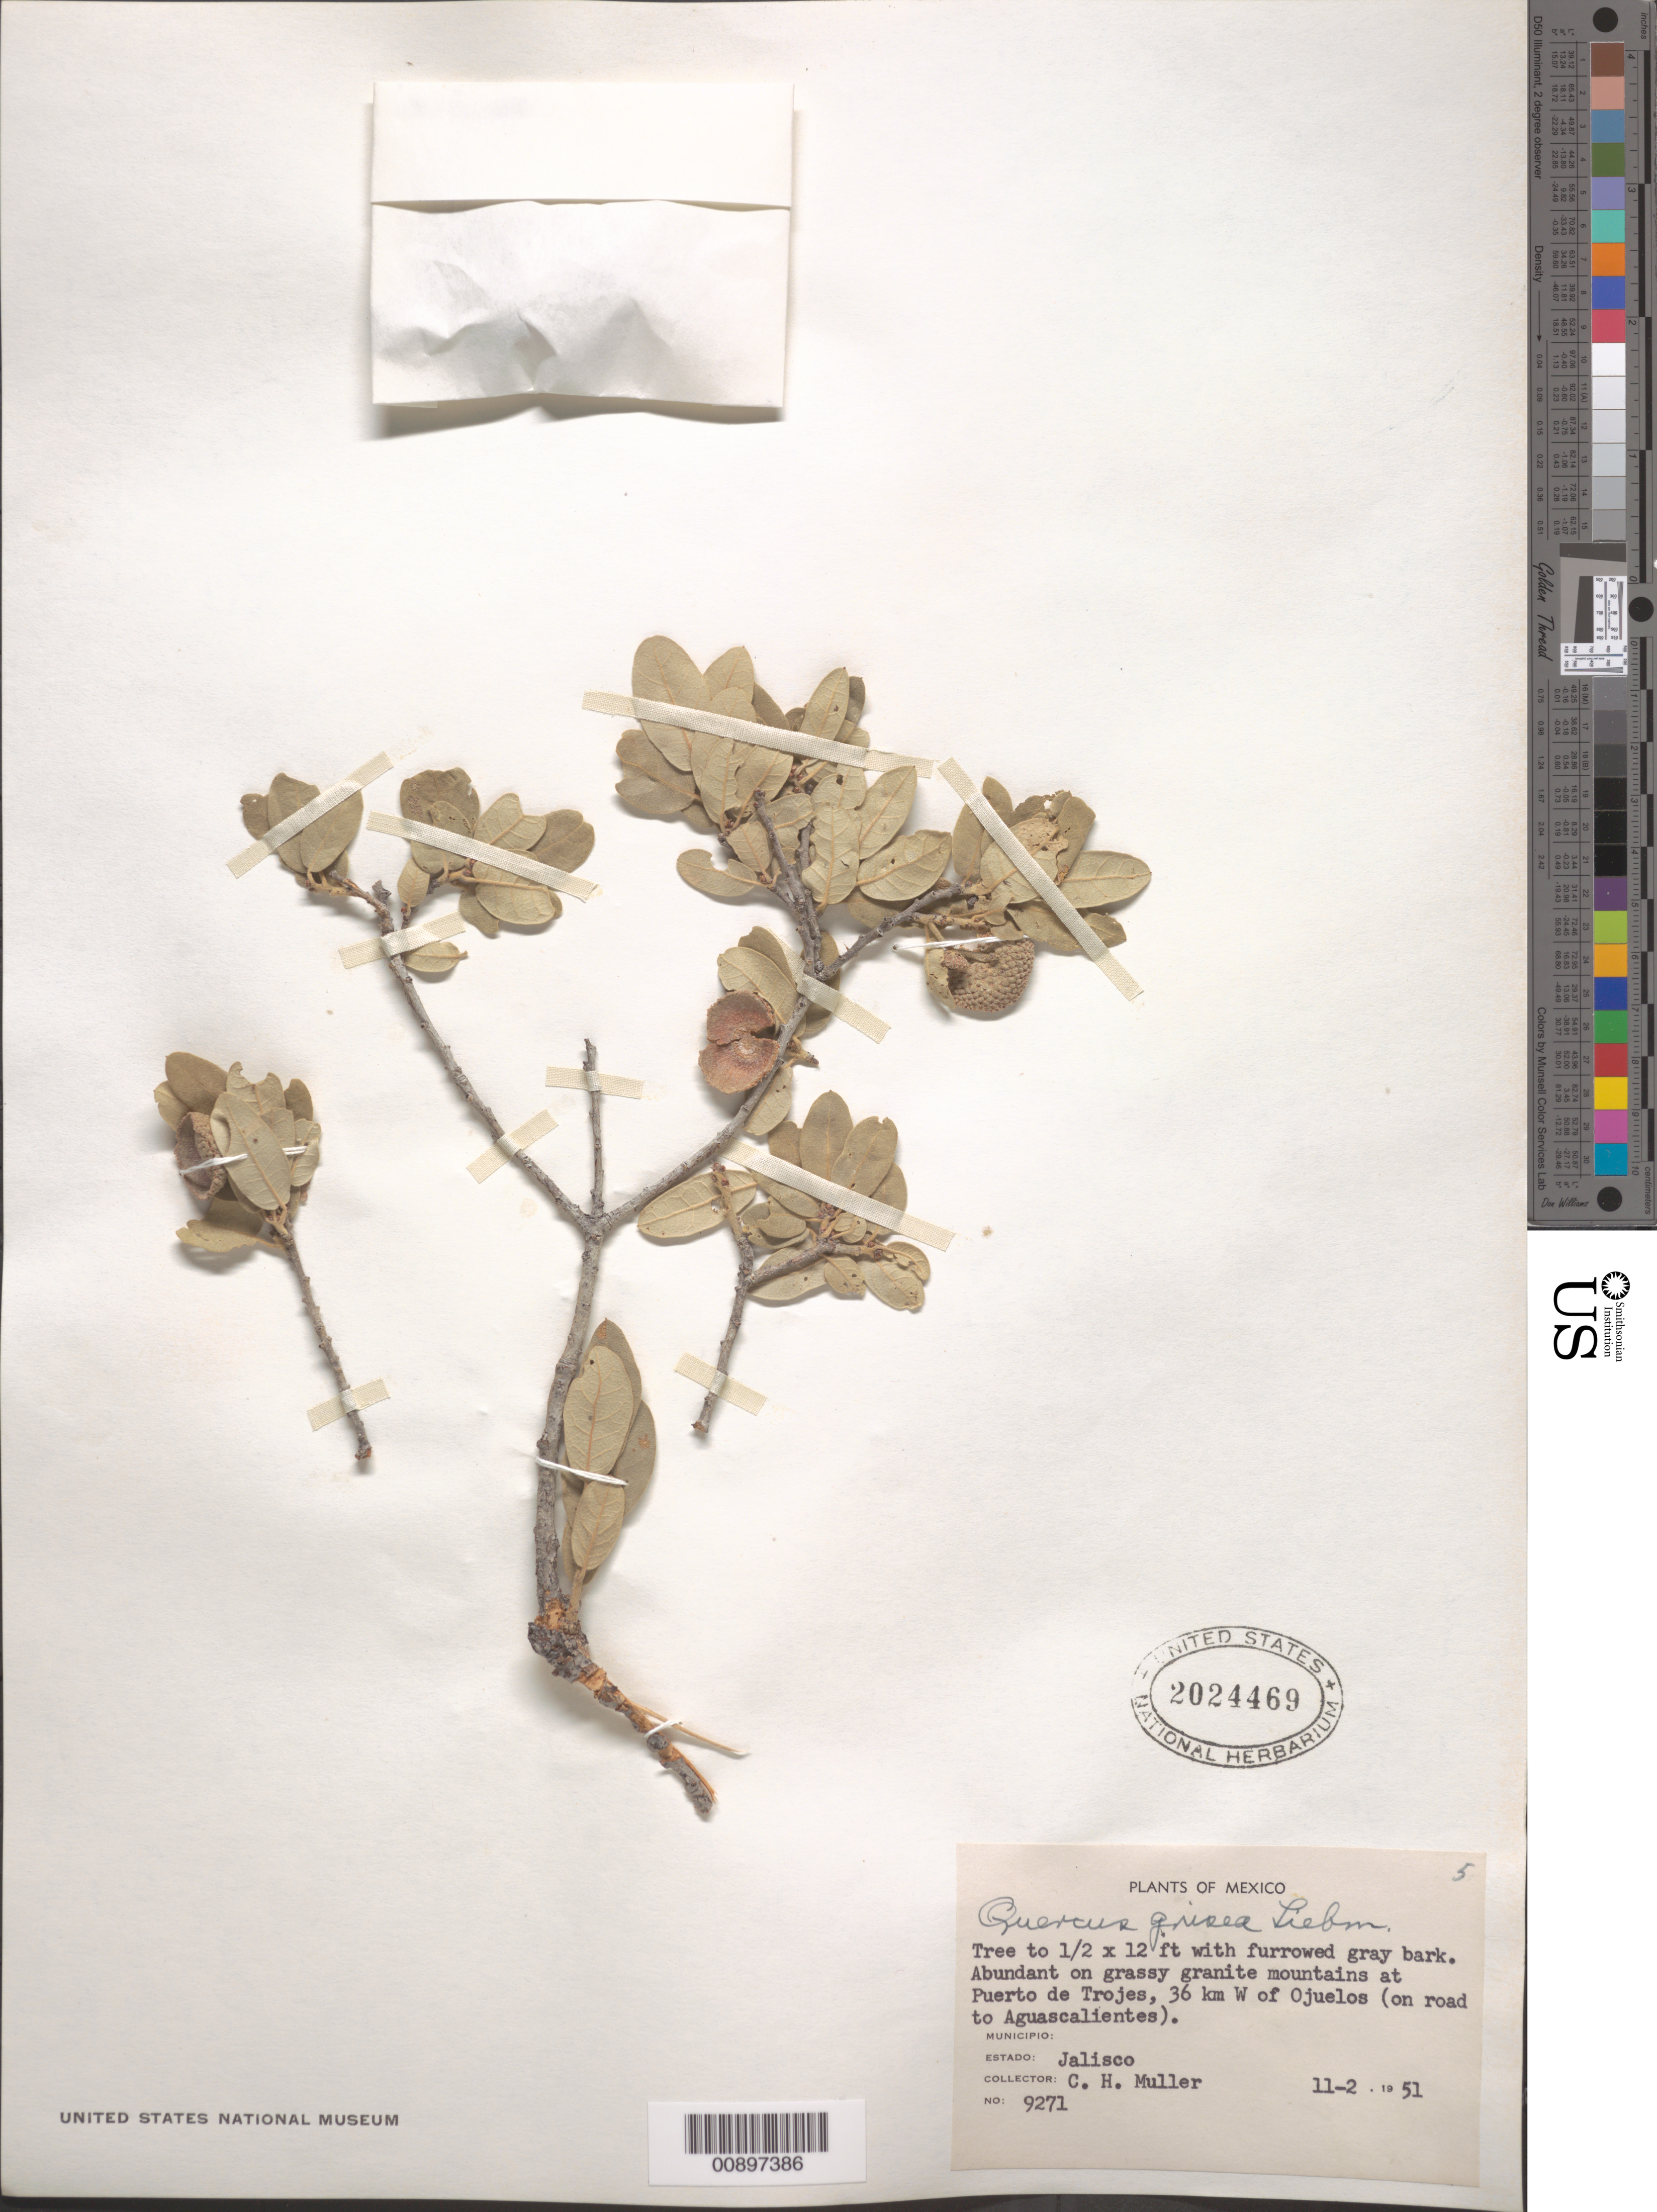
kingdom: Plantae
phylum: Tracheophyta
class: Magnoliopsida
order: Fagales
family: Fagaceae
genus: Quercus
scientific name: Quercus grisea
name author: Liebm.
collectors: C. H. Muller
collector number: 9271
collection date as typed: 02 Nov 1951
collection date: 1951-11-02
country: Mexico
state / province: Jalisco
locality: Mountains at Puerto de Trojes, 36 km W of Ojuelos (on road to Aguascalientes).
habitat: Abundant on grassy granite mountains.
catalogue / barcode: US 2024469